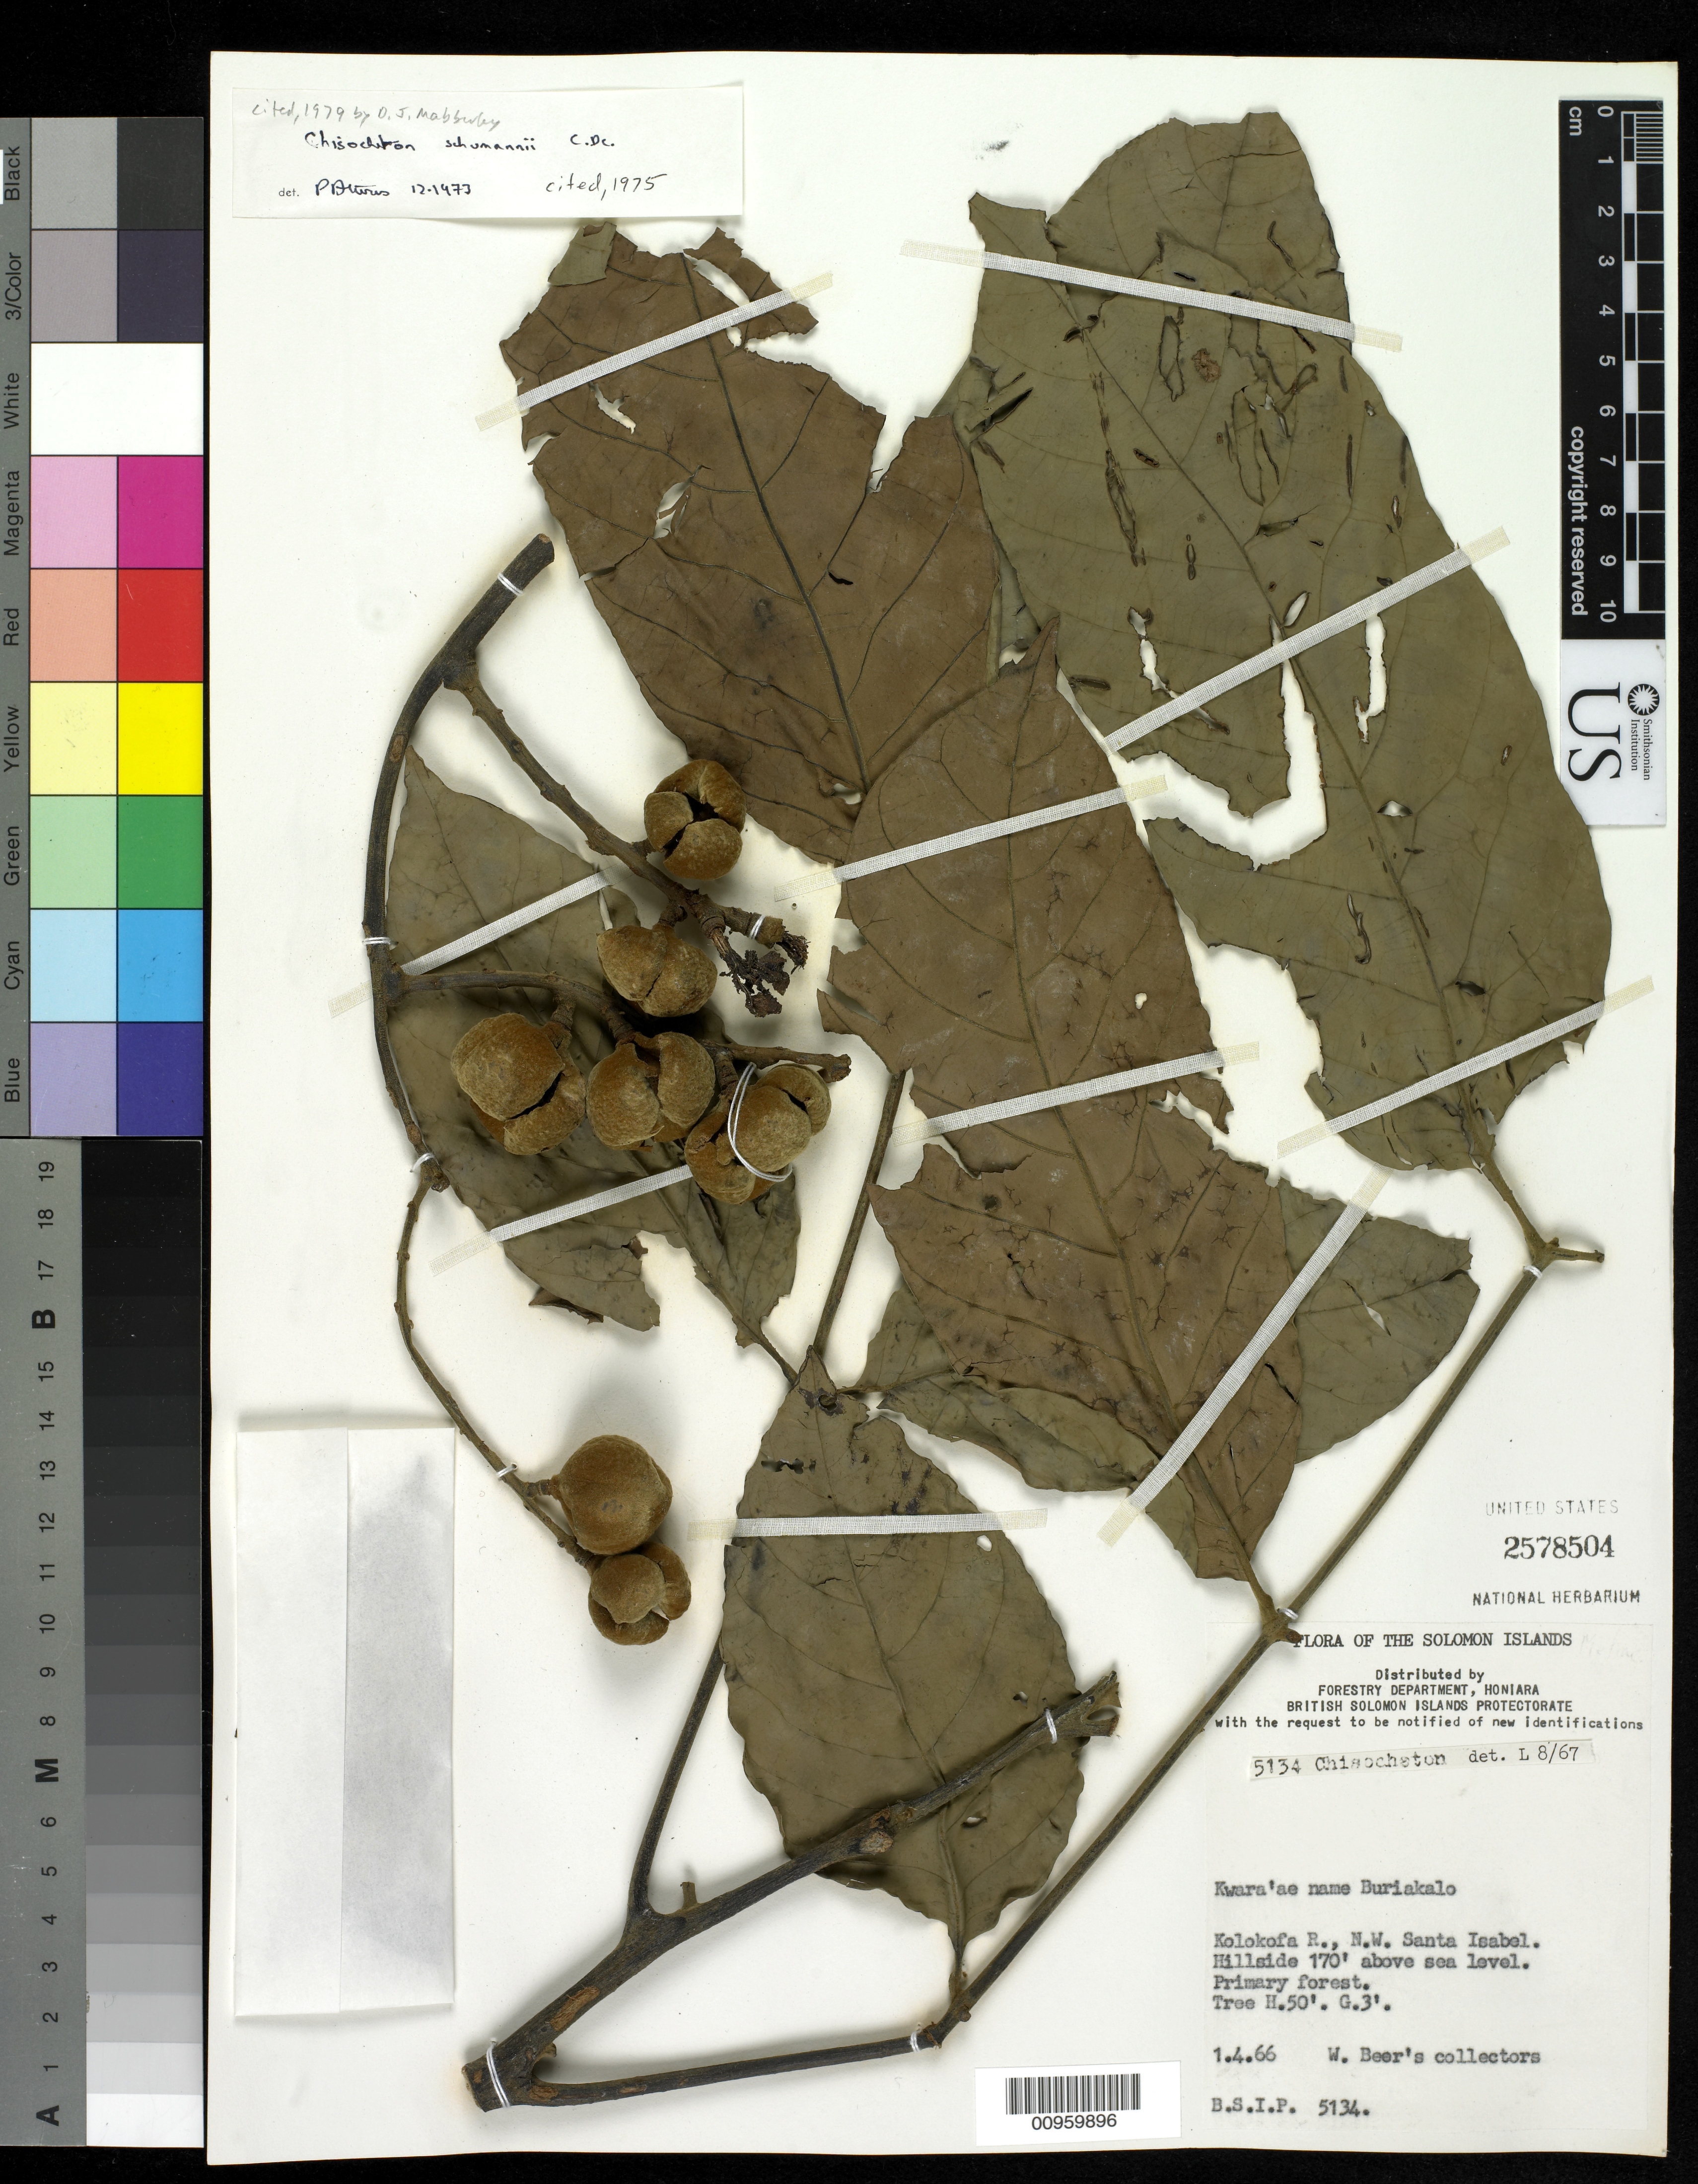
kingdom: Plantae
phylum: Tracheophyta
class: Magnoliopsida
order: Sapindales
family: Meliaceae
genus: Chisocheton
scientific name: Chisocheton schumannii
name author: C. DC.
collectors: W. Beer's Collectors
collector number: BSIP 5134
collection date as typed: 04 Jan 1966 or 01 Apr 1966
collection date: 1966-01-04 or 1966-04-01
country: Solomon Islands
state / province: Isabel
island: Santa Isabel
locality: NW Santa Isabel I, Kolokofa R., hillside, primary forest.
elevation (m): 52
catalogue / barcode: US 2578504